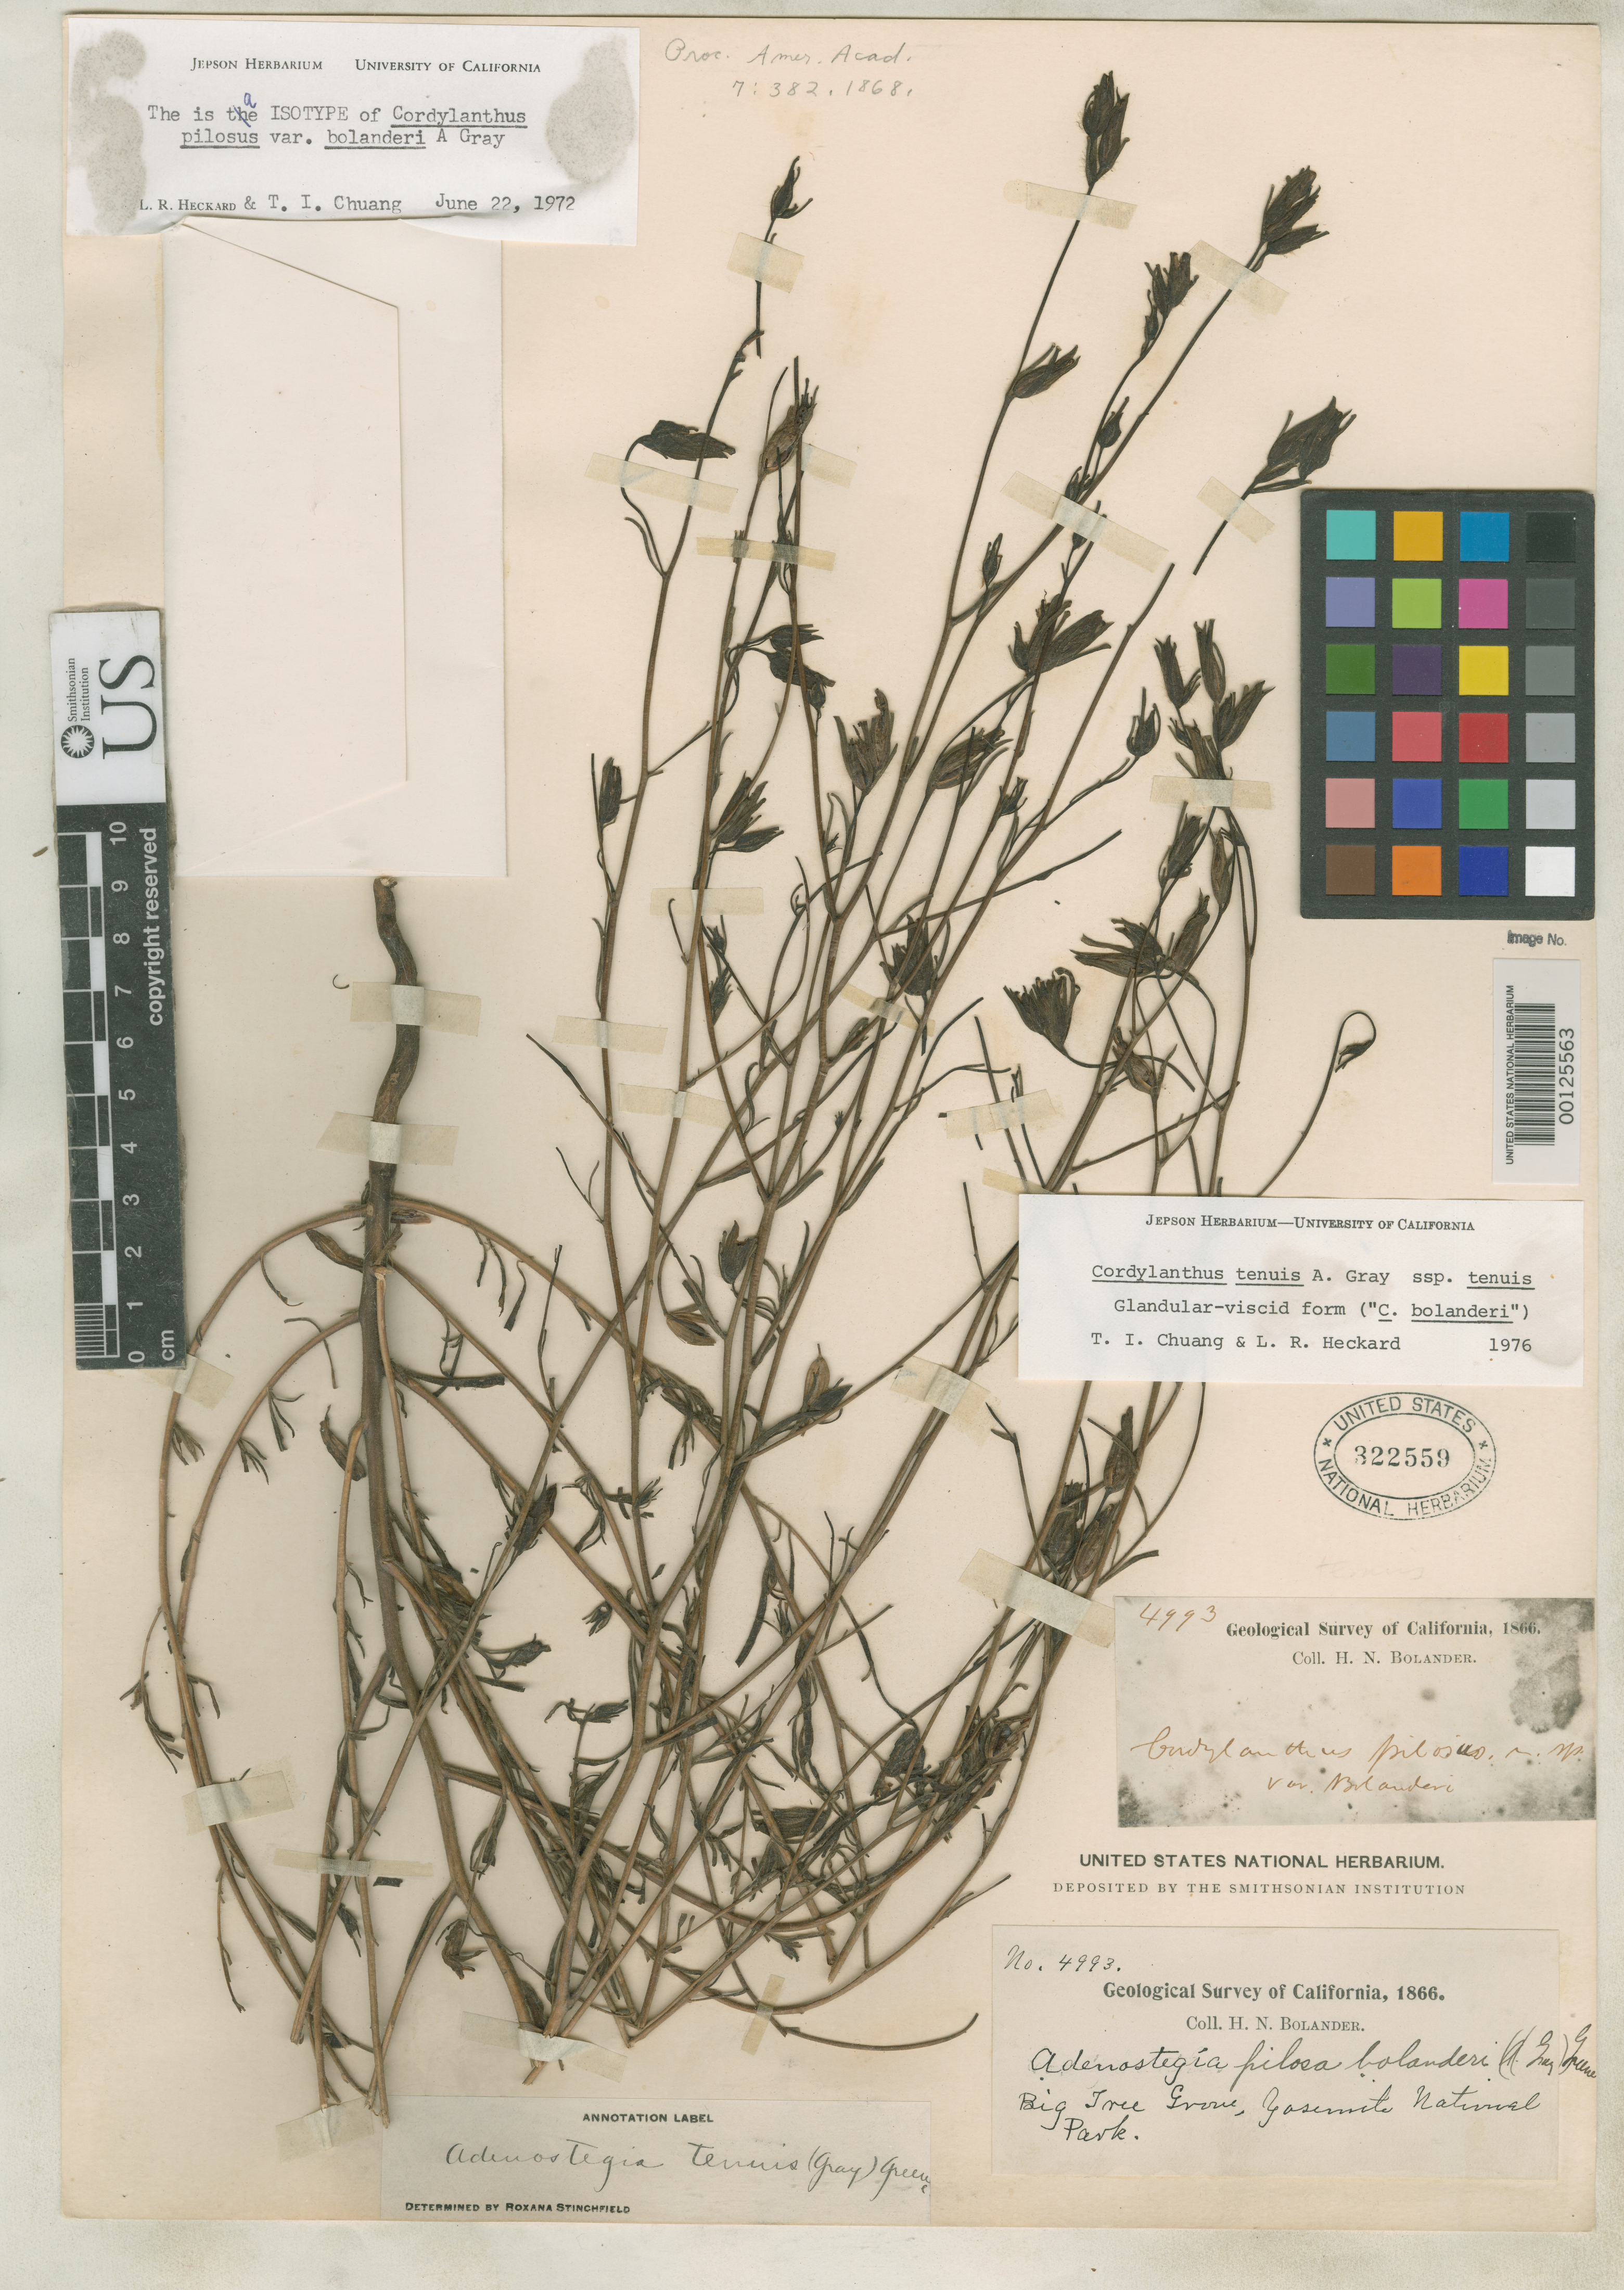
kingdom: Plantae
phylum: Tracheophyta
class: Magnoliopsida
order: Lamiales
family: Orobanchaceae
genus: Cordylanthus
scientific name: Cordylanthus pilosus var. bolanderi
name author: A. Gray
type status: Isotype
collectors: H. Bolander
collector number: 4993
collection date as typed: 1866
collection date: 1866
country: United States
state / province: California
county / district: Mariposa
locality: Yosemite National Park.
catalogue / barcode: US 322559